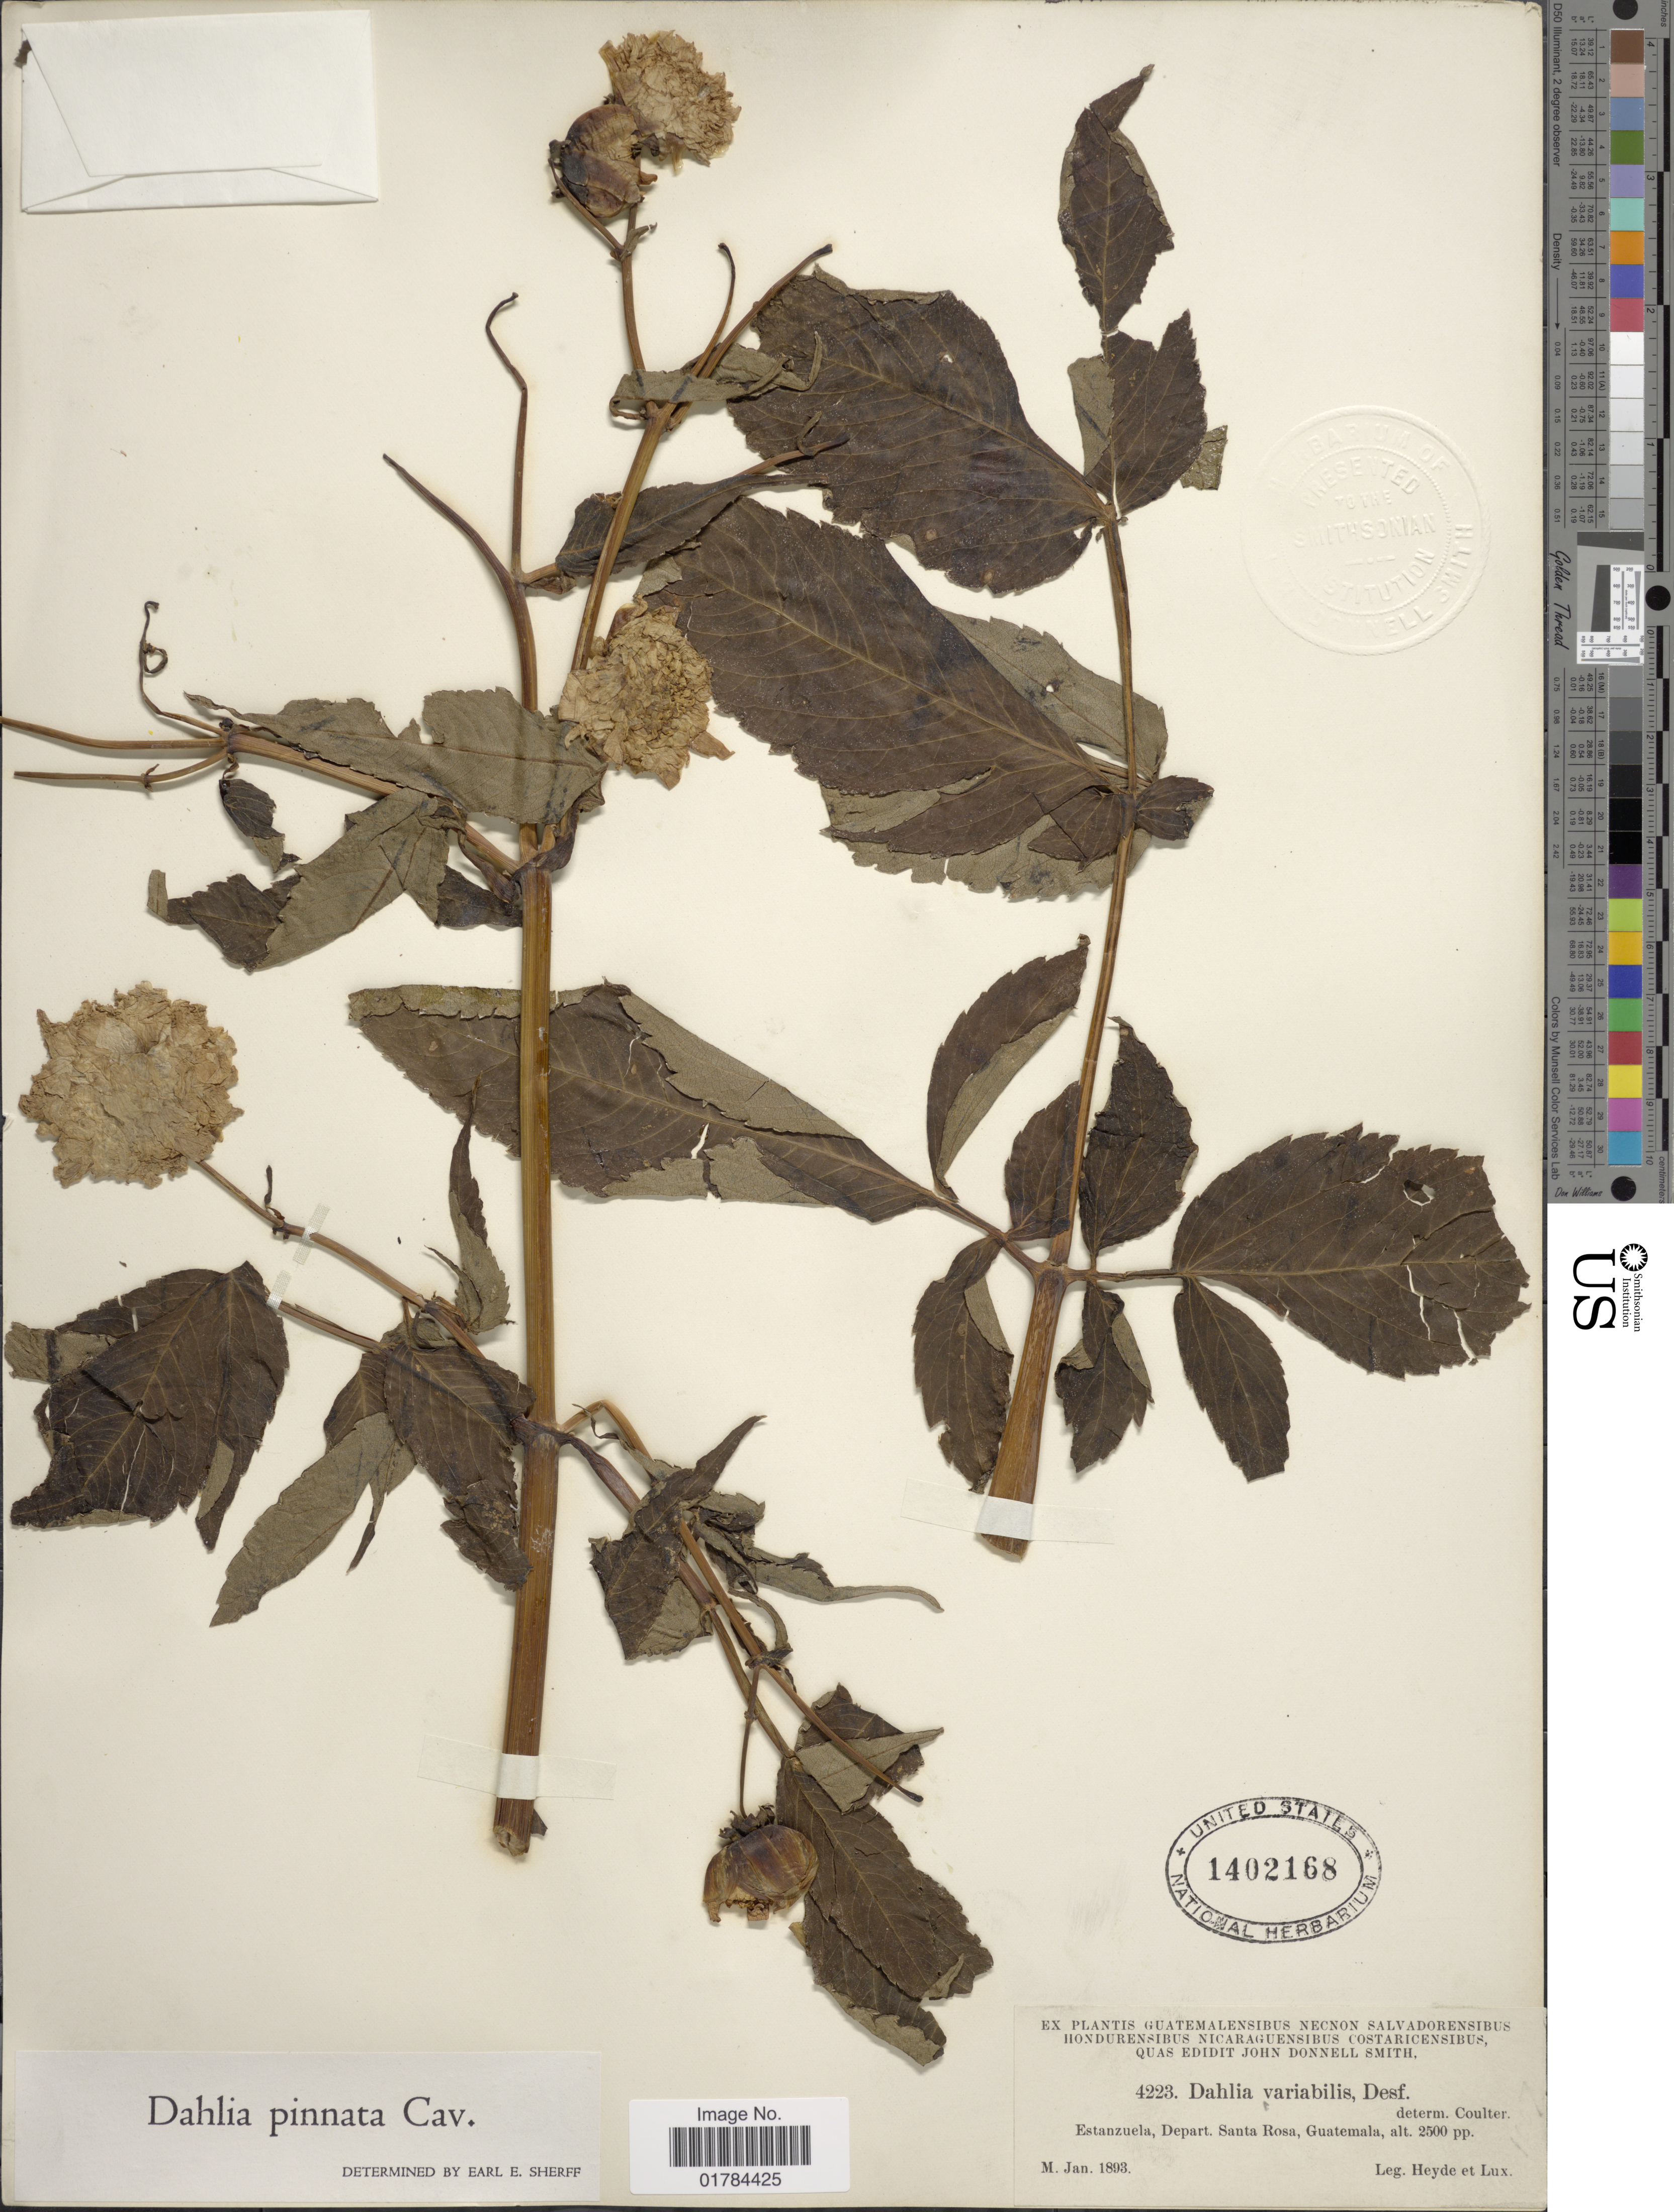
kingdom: Plantae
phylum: Tracheophyta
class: Magnoliopsida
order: Asterales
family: Asteraceae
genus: Dahlia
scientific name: Dahlia pinnata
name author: Cav.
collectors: Heyde & Lux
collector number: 4223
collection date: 1893-01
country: Guatemala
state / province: Santa Rosa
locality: Estanzuela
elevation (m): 762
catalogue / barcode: US 1402168